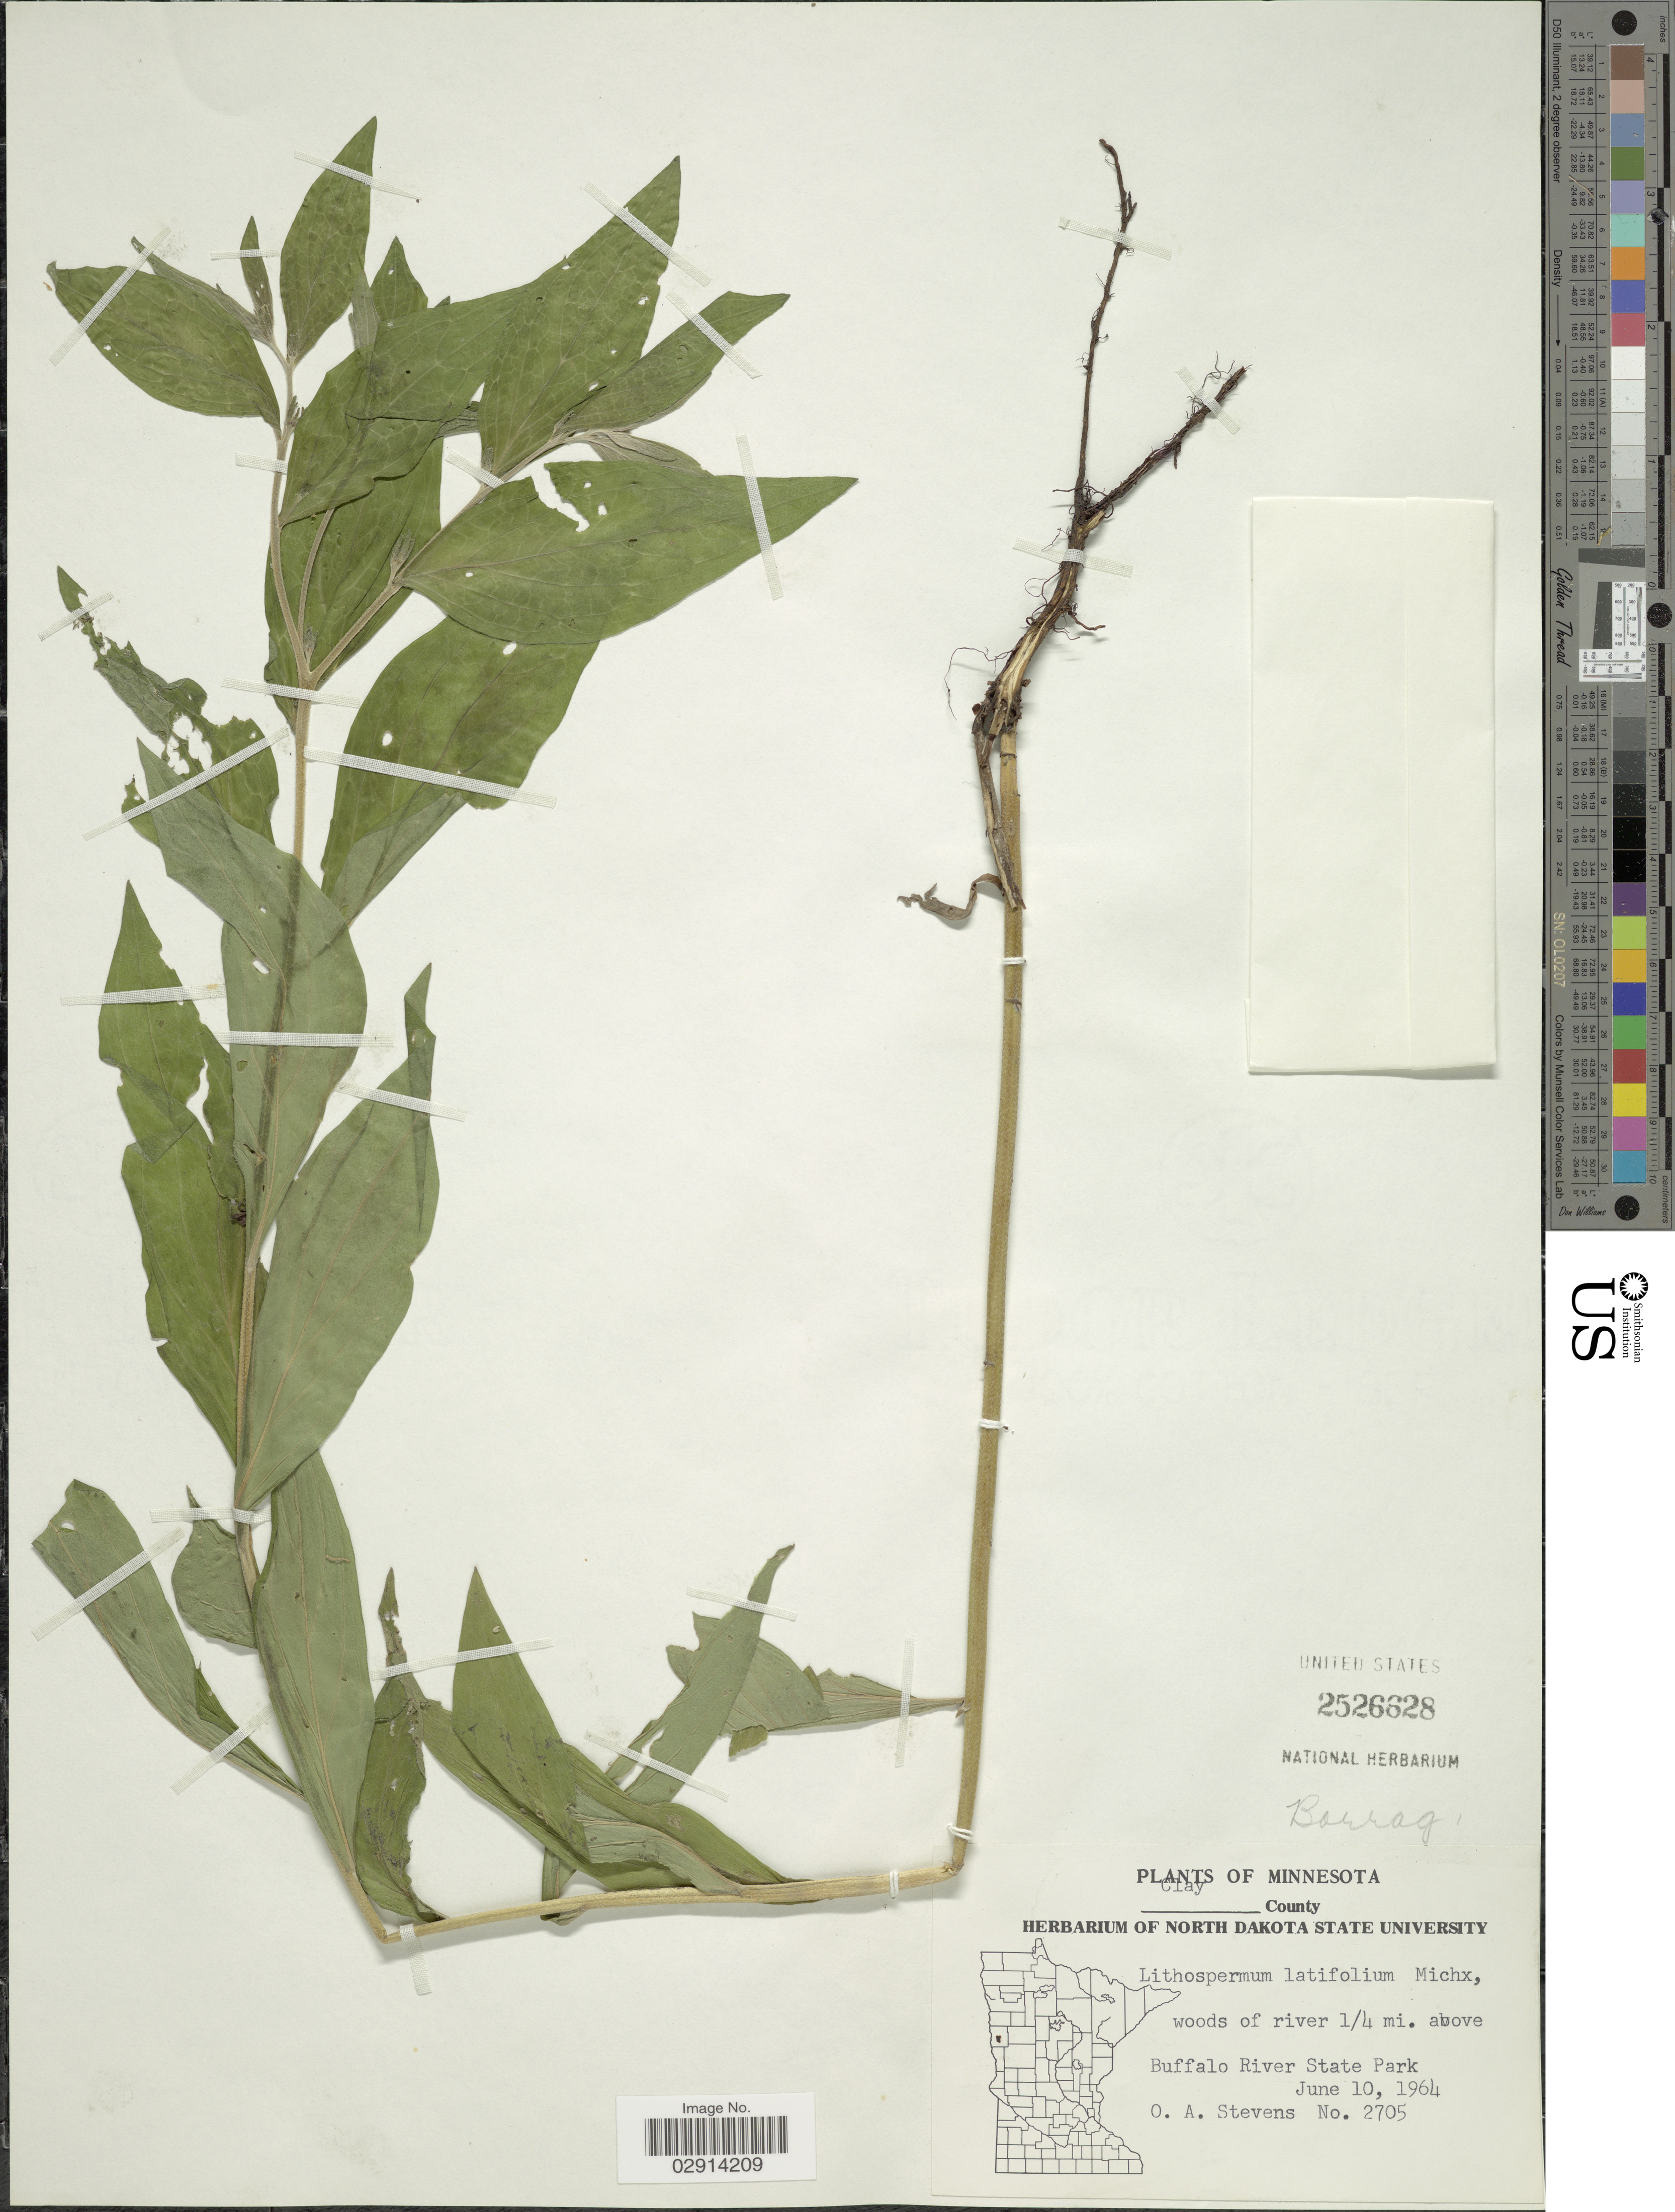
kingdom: Plantae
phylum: Tracheophyta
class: Magnoliopsida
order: Boraginales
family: Boraginaceae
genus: Lithospermum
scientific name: Lithospermum latifolium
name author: Michx.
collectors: O. A. Stevens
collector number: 2705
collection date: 1964-06-10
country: United States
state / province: Minnesota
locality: Clay County. Woods of river 1/4 mi. above Buffalo River State Park.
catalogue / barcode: US 2526628